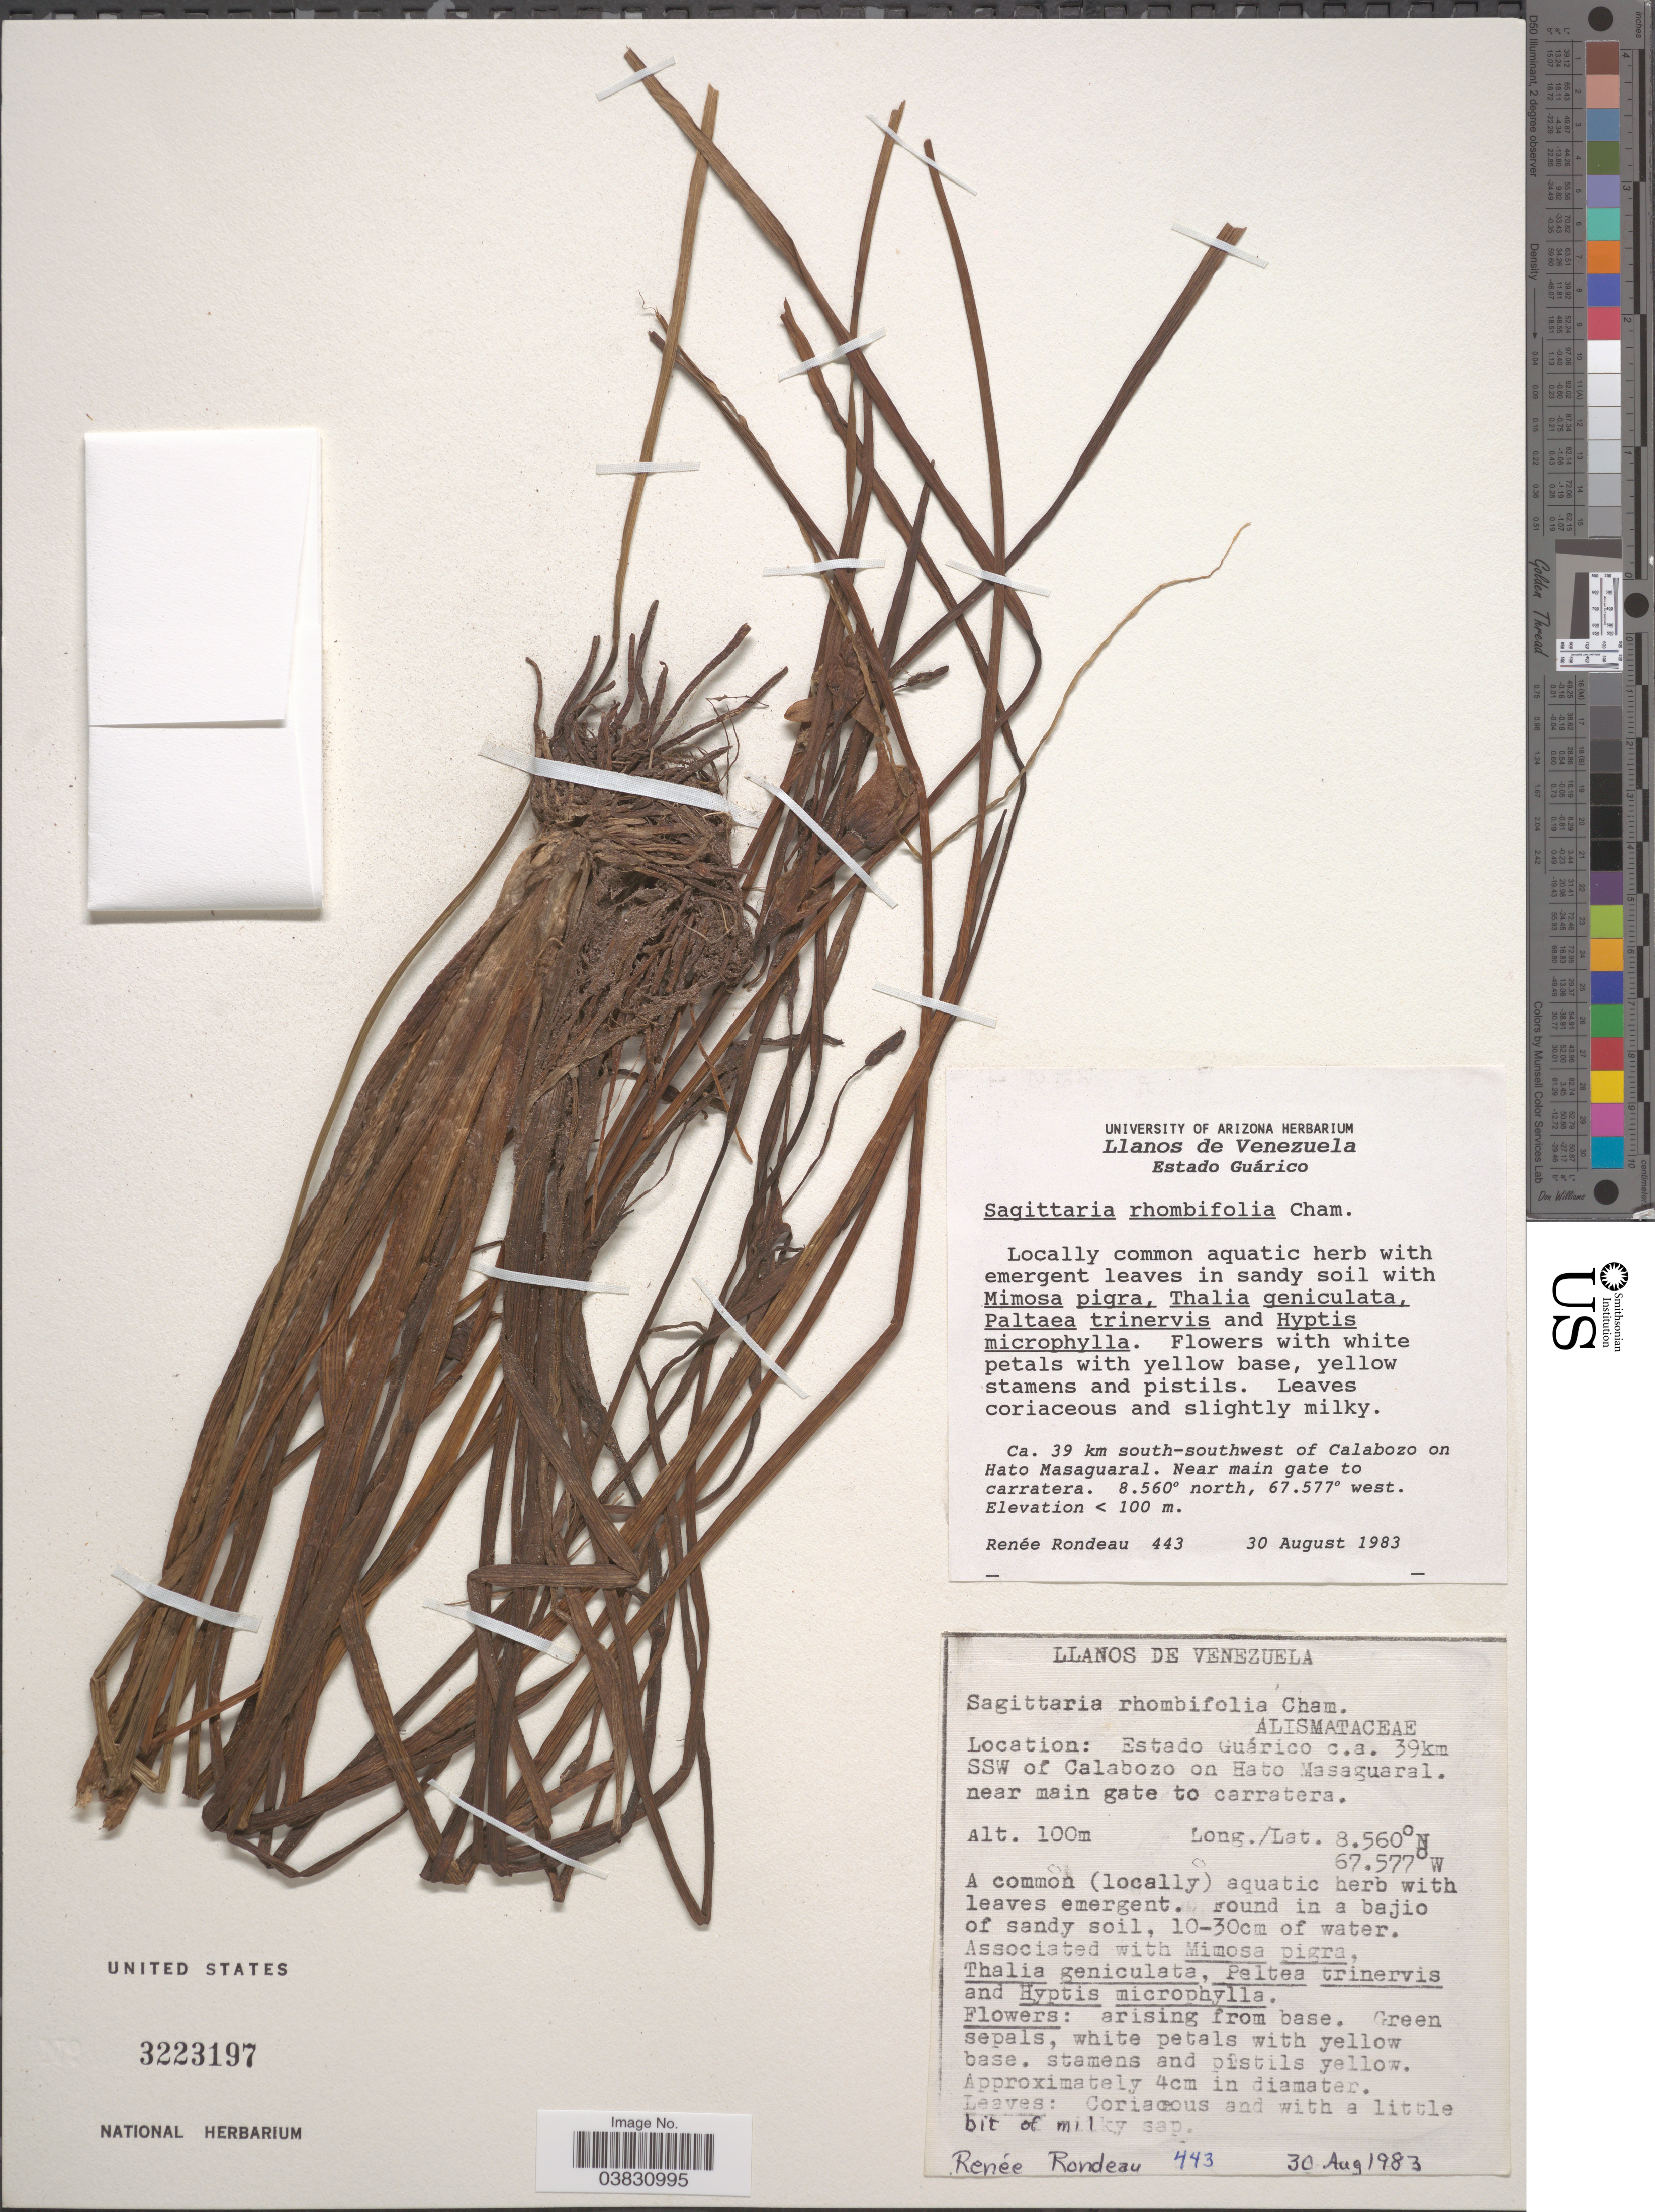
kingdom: Plantae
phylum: Tracheophyta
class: Liliopsida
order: Alismatales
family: Alismataceae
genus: Sagittaria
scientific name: Sagittaria rhombifolia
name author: Cham.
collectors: R. Rondeau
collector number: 443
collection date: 1983-08-30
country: Venezuela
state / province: Guarico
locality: Llanos de Venezuela. Ca. 39 km south-southwest of Calabozo on Hato Masaguaral. Near main gate to carratera.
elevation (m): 100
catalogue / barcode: US 3223197